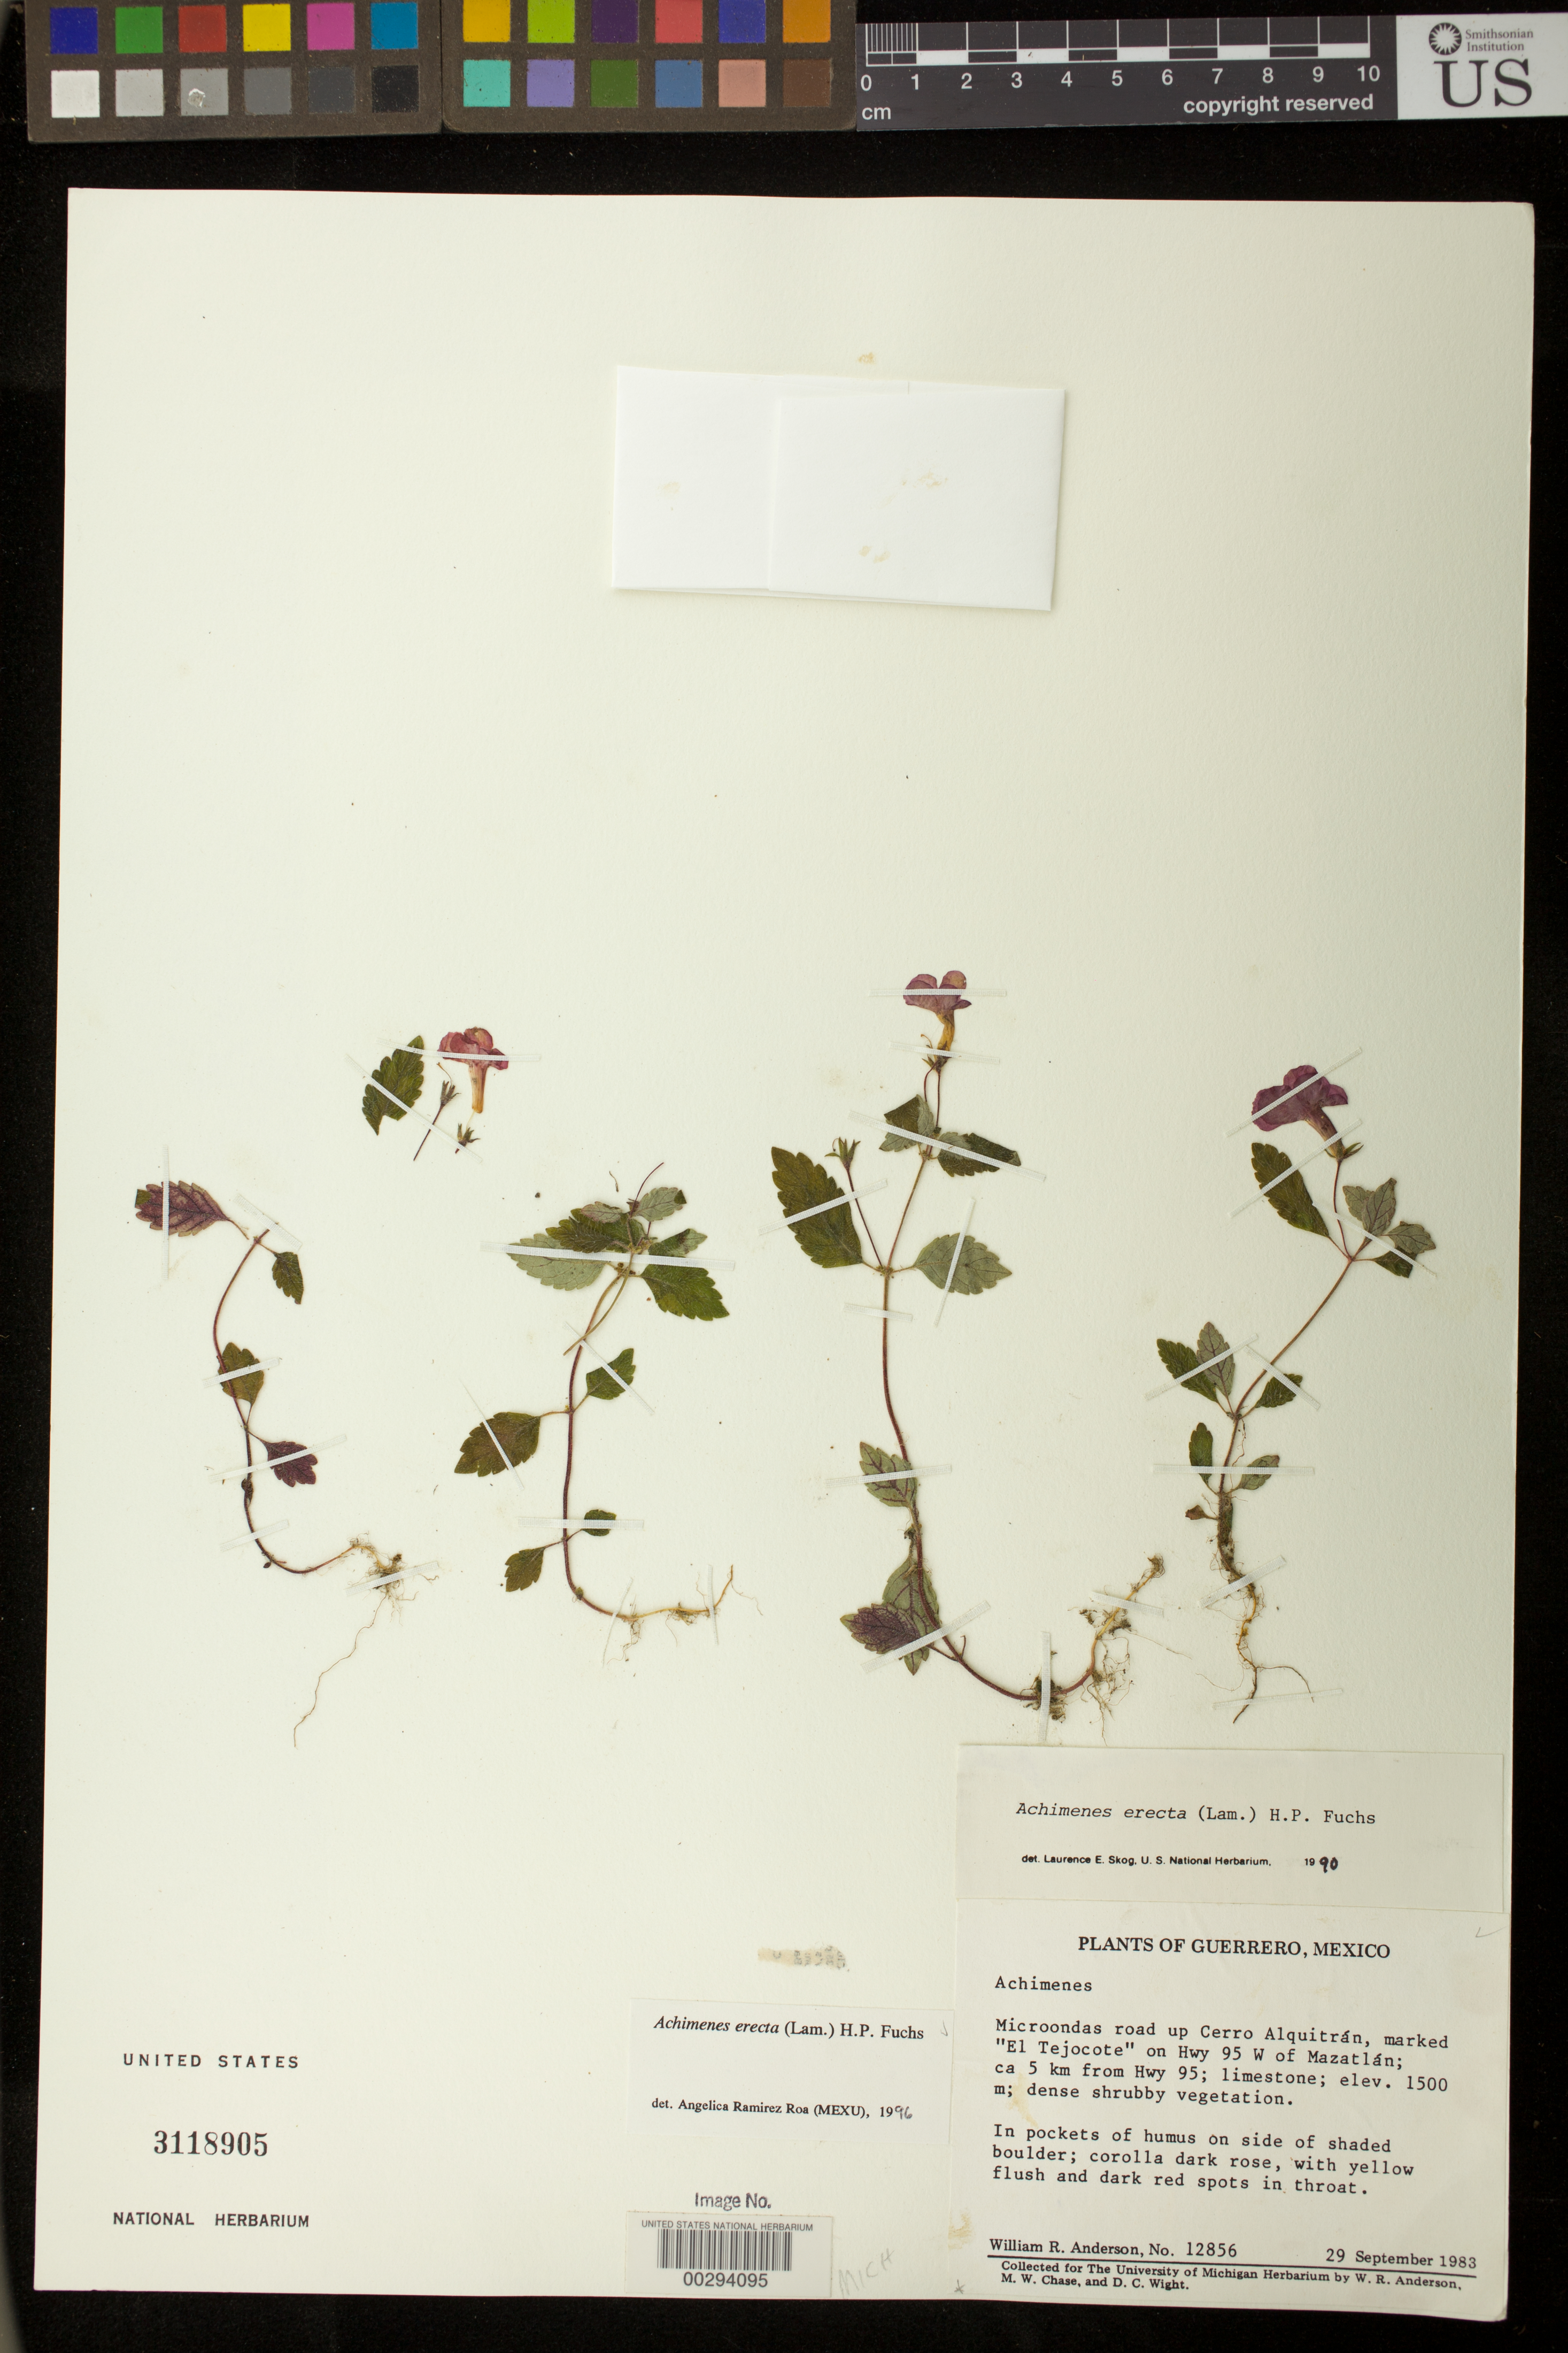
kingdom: Plantae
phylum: Tracheophyta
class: Magnoliopsida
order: Lamiales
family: Gesneriaceae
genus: Achimenes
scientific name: Achimenes erecta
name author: (Lam.) H.P. Fuchs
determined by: Skog, Laurence E.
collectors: W. R. Anderson, M. W. Chase & D. C. Wight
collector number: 12856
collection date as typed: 29 Sep 1983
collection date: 1983-09-29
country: Mexico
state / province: Guerrero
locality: Microondas road up Cerro Alquitrán, marked "El Tejocote" on Hwy 95 W of Mazatlán, ca 5 km from Hwy 95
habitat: Limestone, dense shrubby vegetation; in pockets of humus on side of shaded boulder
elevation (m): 1500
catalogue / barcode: US 3118905